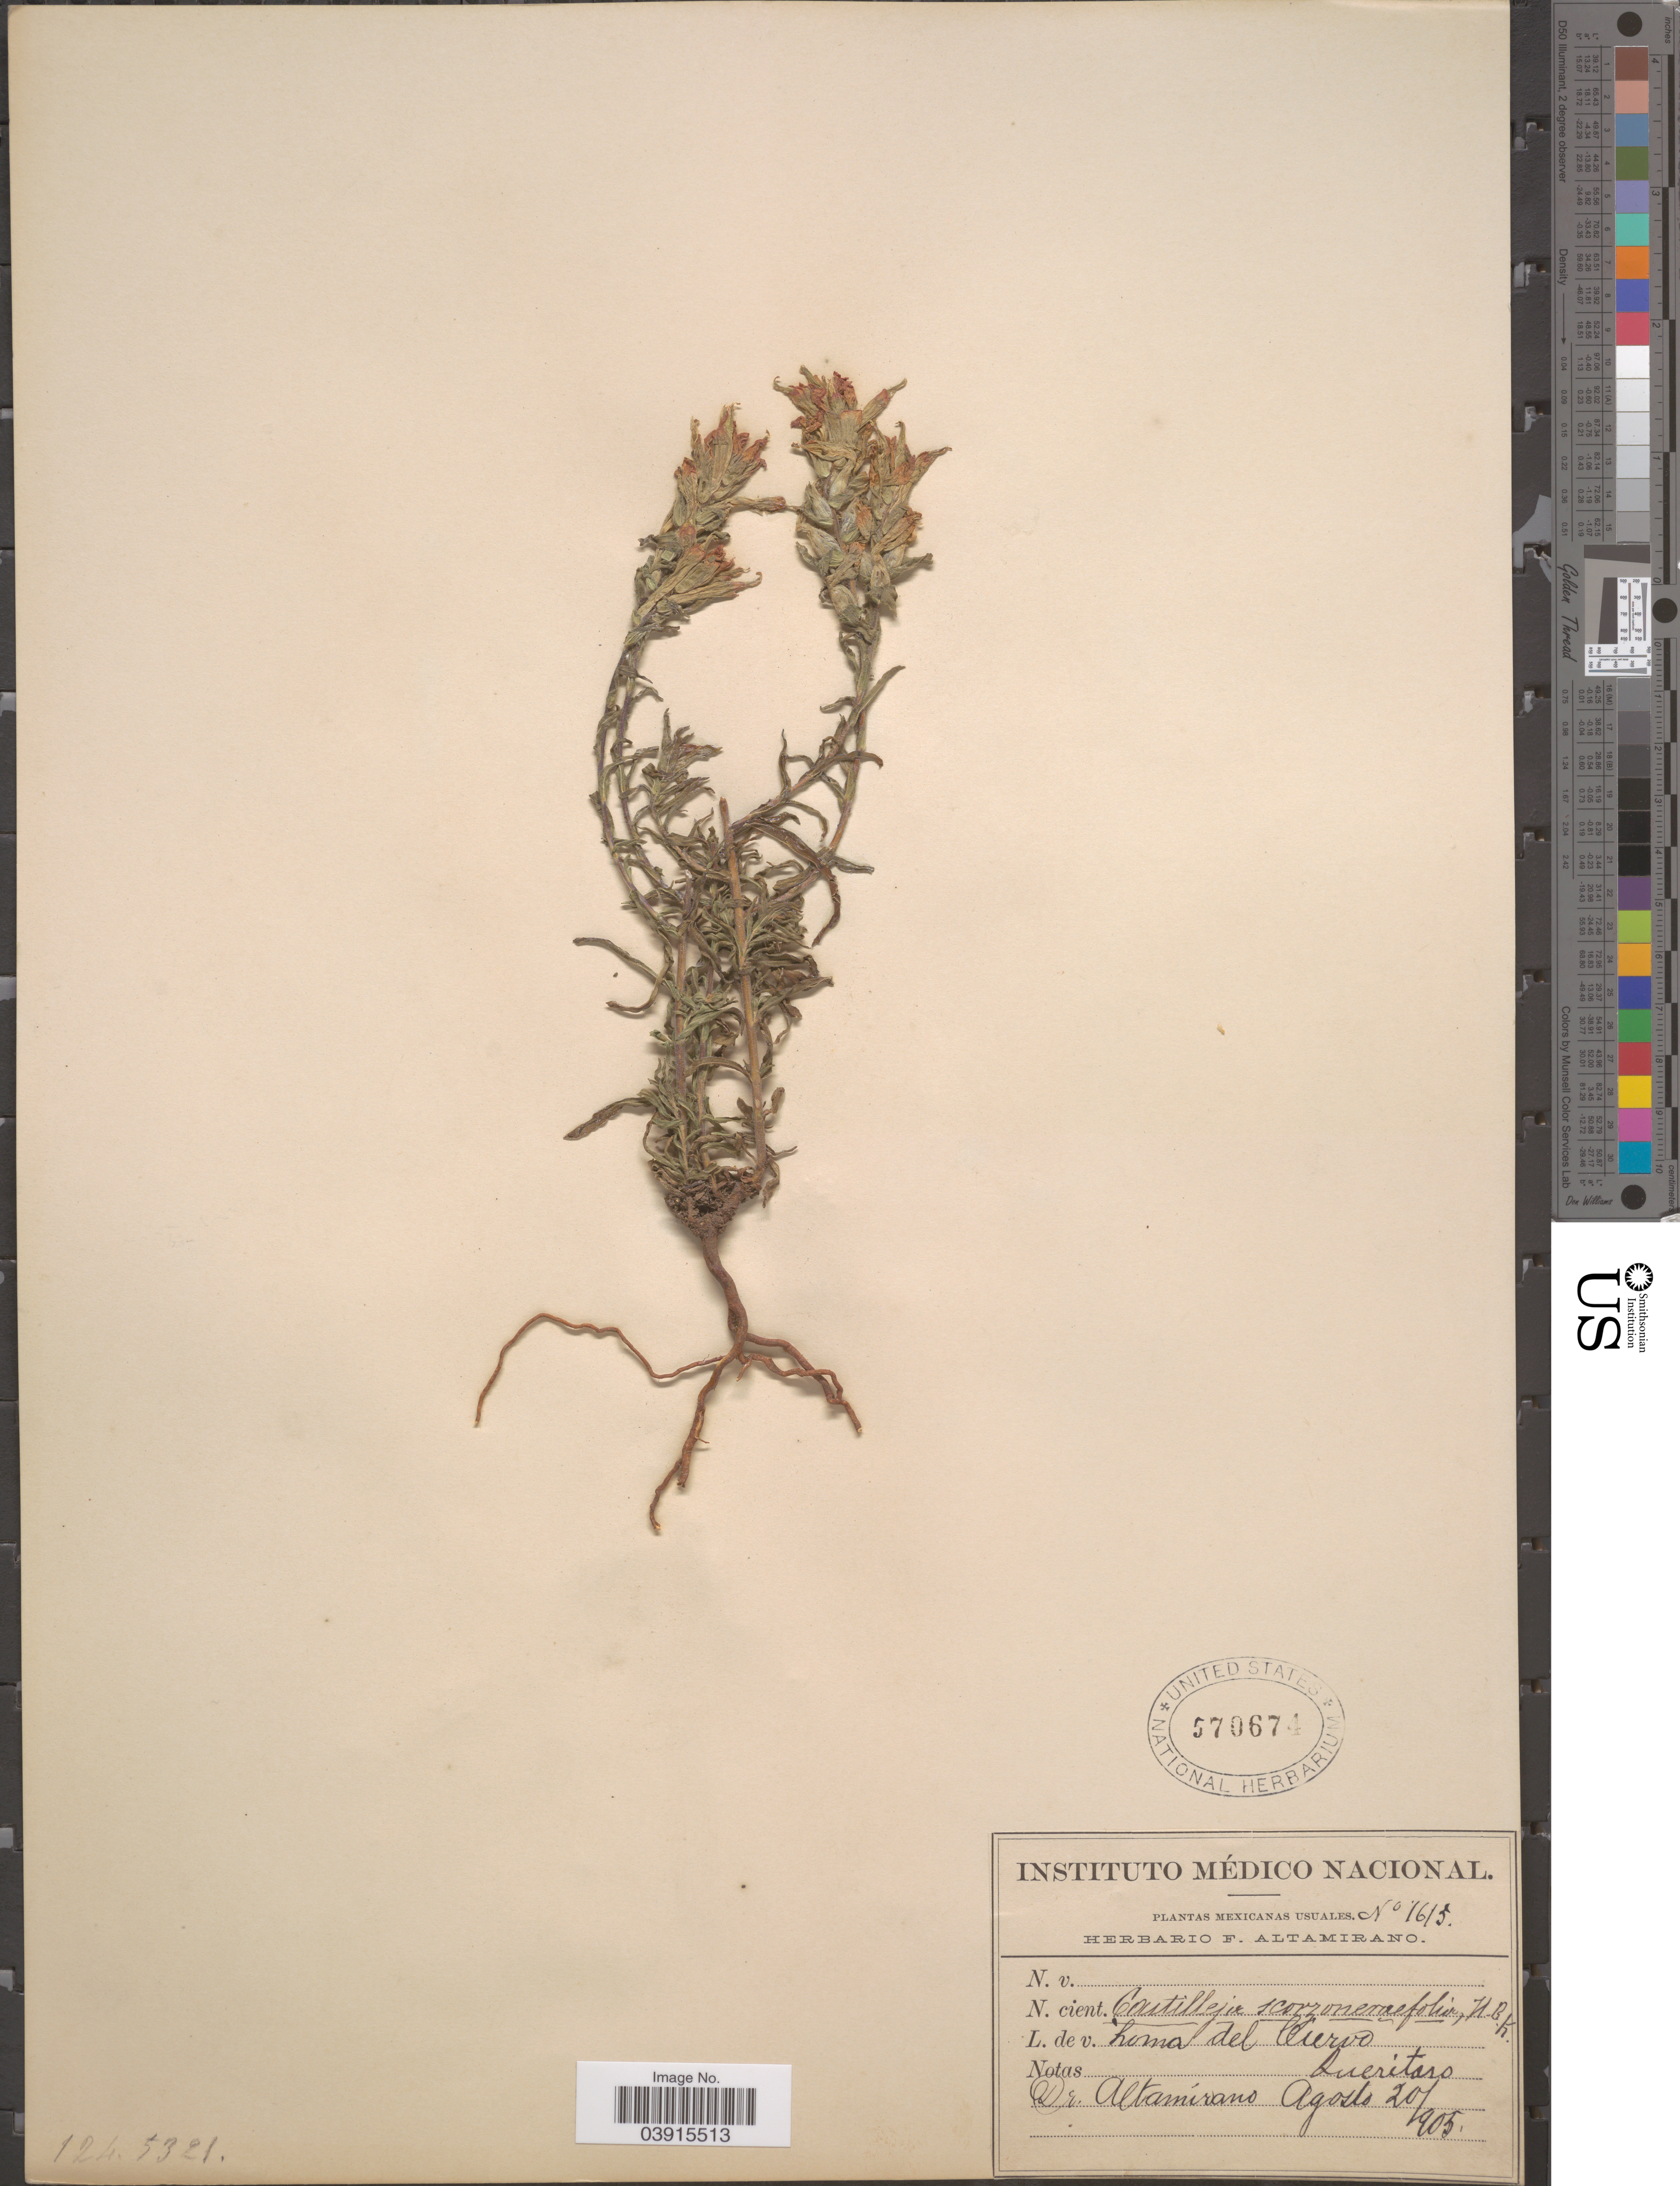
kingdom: Plantae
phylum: Tracheophyta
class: Magnoliopsida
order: Lamiales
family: Orobanchaceae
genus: Castilleja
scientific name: Castilleja scorzonerifolia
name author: Kunth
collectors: F. Altamirano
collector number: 1615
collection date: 1905-08-20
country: Mexico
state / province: Querétaro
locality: Loma del Ciervo Queritaro.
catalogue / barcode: US 570674